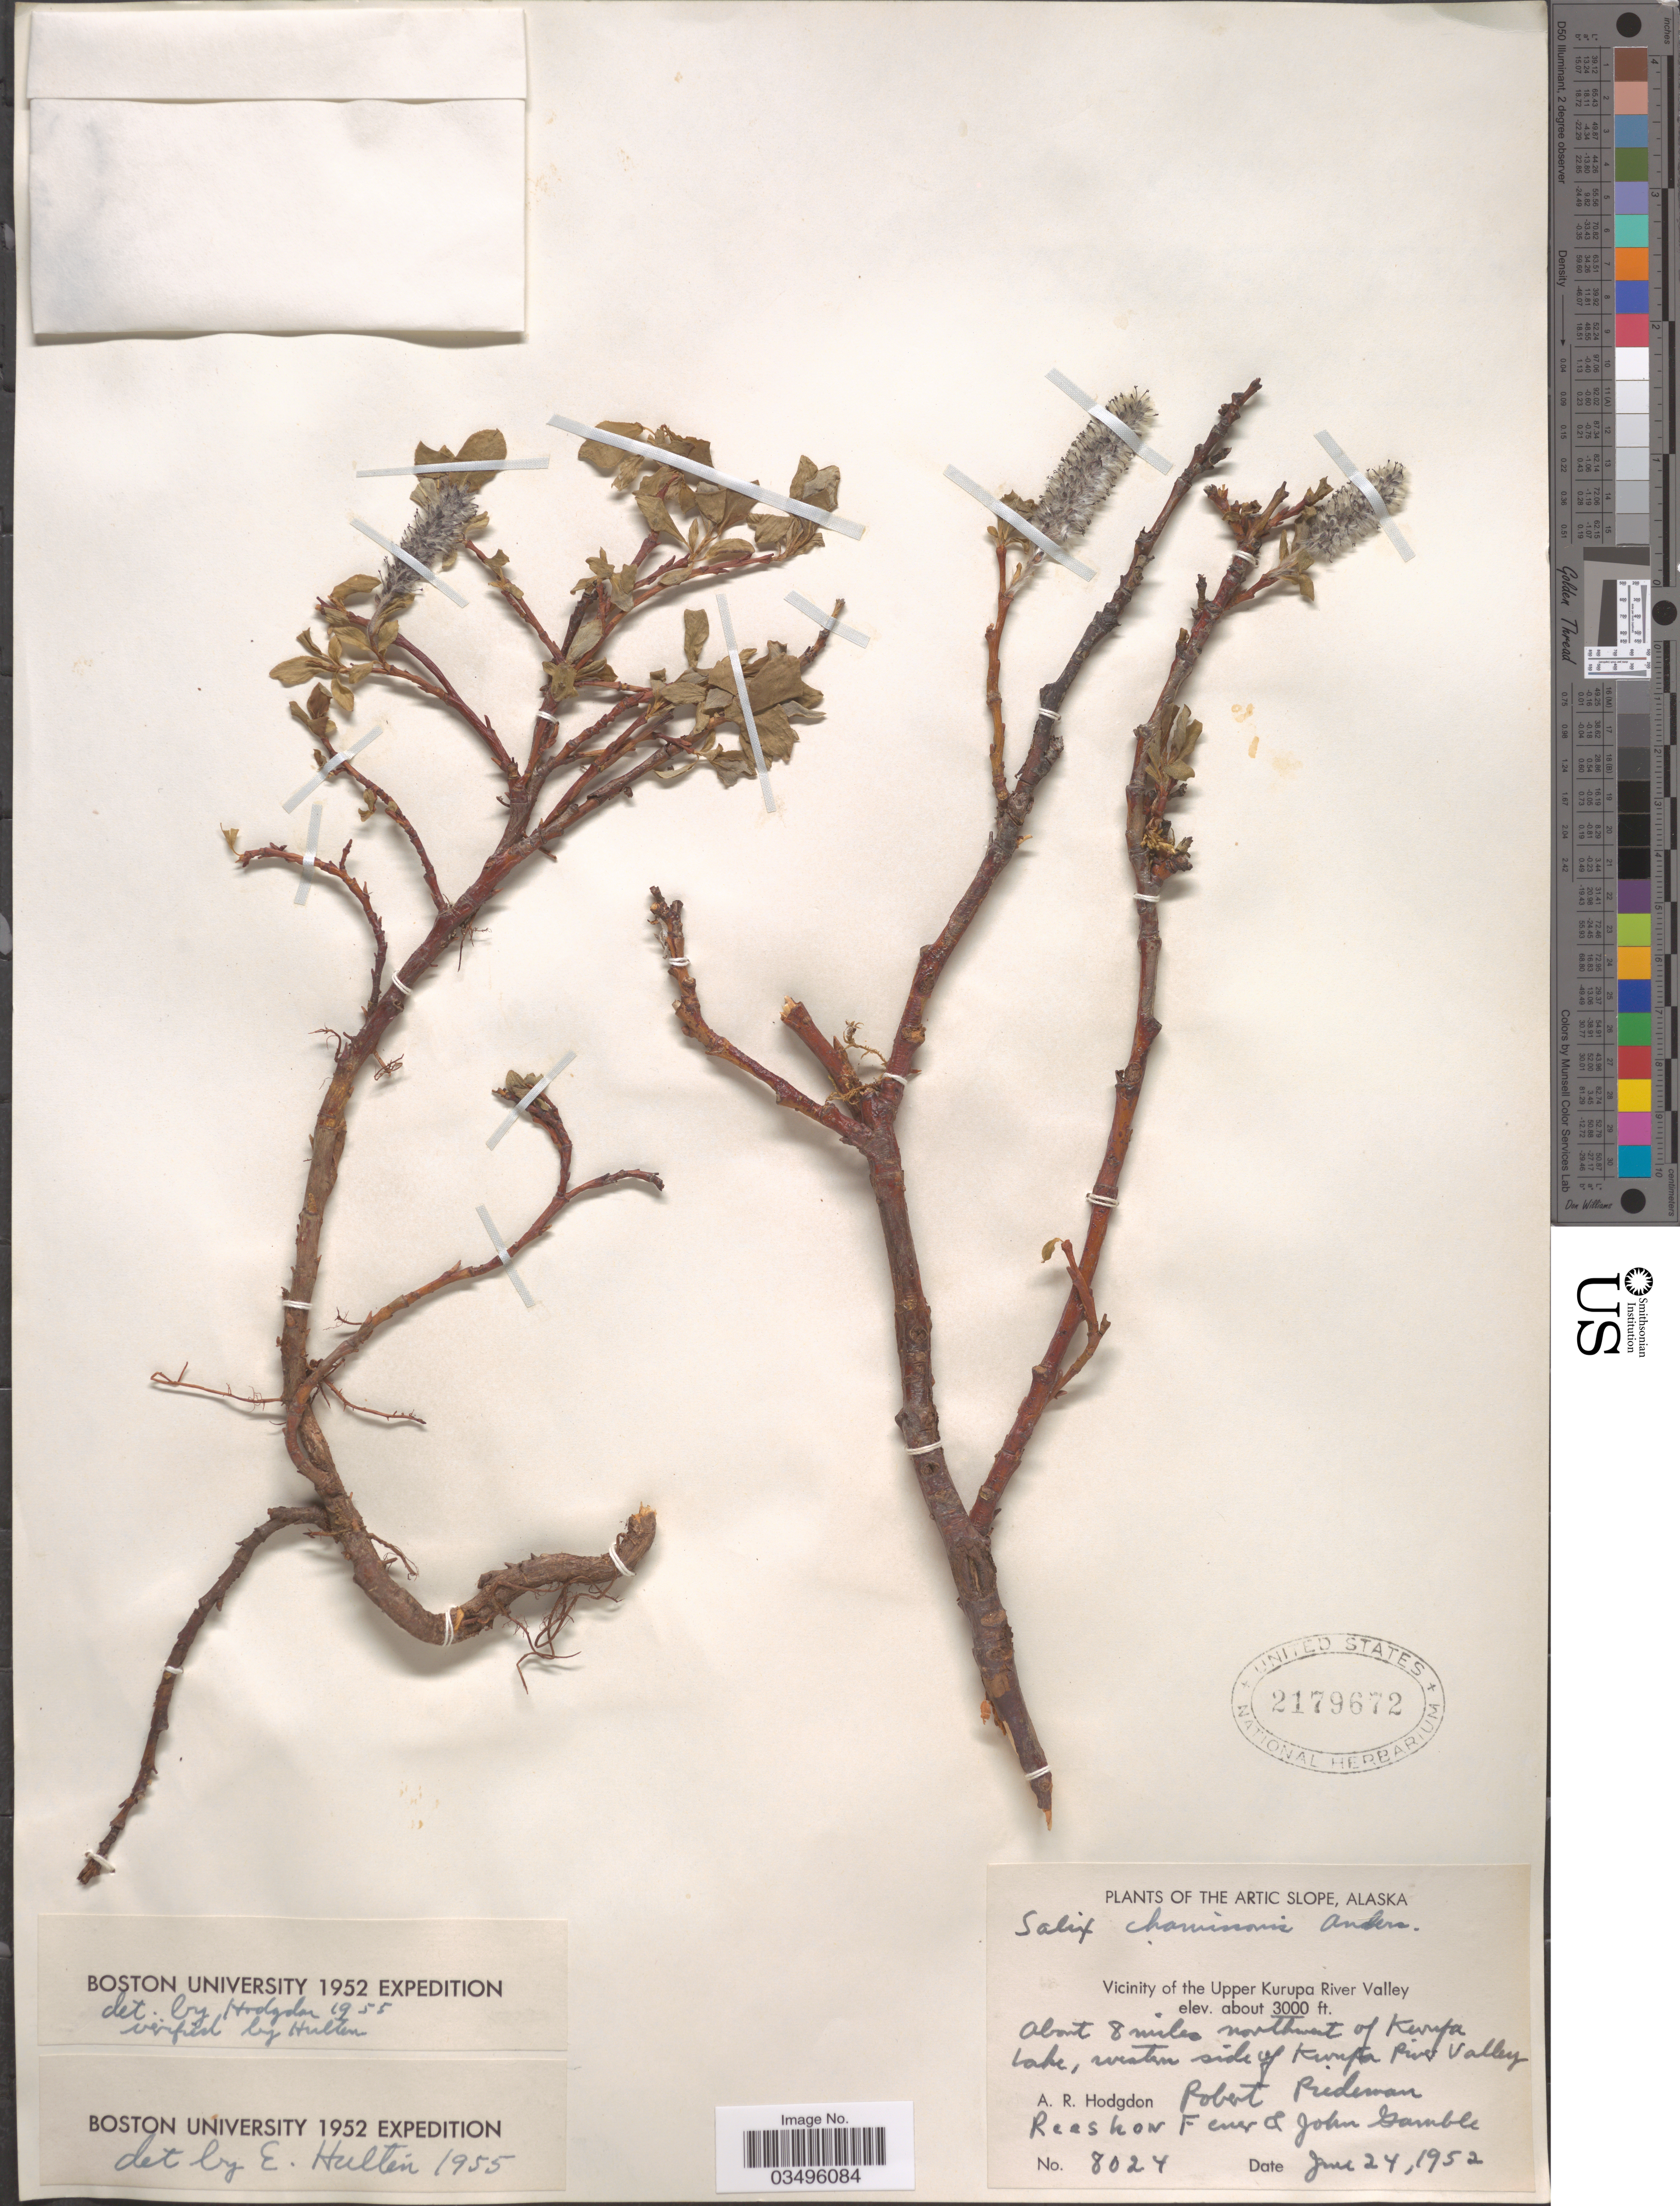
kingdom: Plantae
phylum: Tracheophyta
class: Magnoliopsida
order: Malpighiales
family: Salicaceae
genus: Salix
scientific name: Salix chamissonis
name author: Andersson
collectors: A. R. Hodgdon, R. Piedeman, Collector illegible & J. S. Gamble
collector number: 8024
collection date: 1952-06-24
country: United States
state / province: Alaska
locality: The Arctic Slope. Vicinity of the Upper Kurupa River Valley. About 8 miles northwest of Kurupa Lake, western side of Kurupa River Valley.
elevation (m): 914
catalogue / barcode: US 2179672